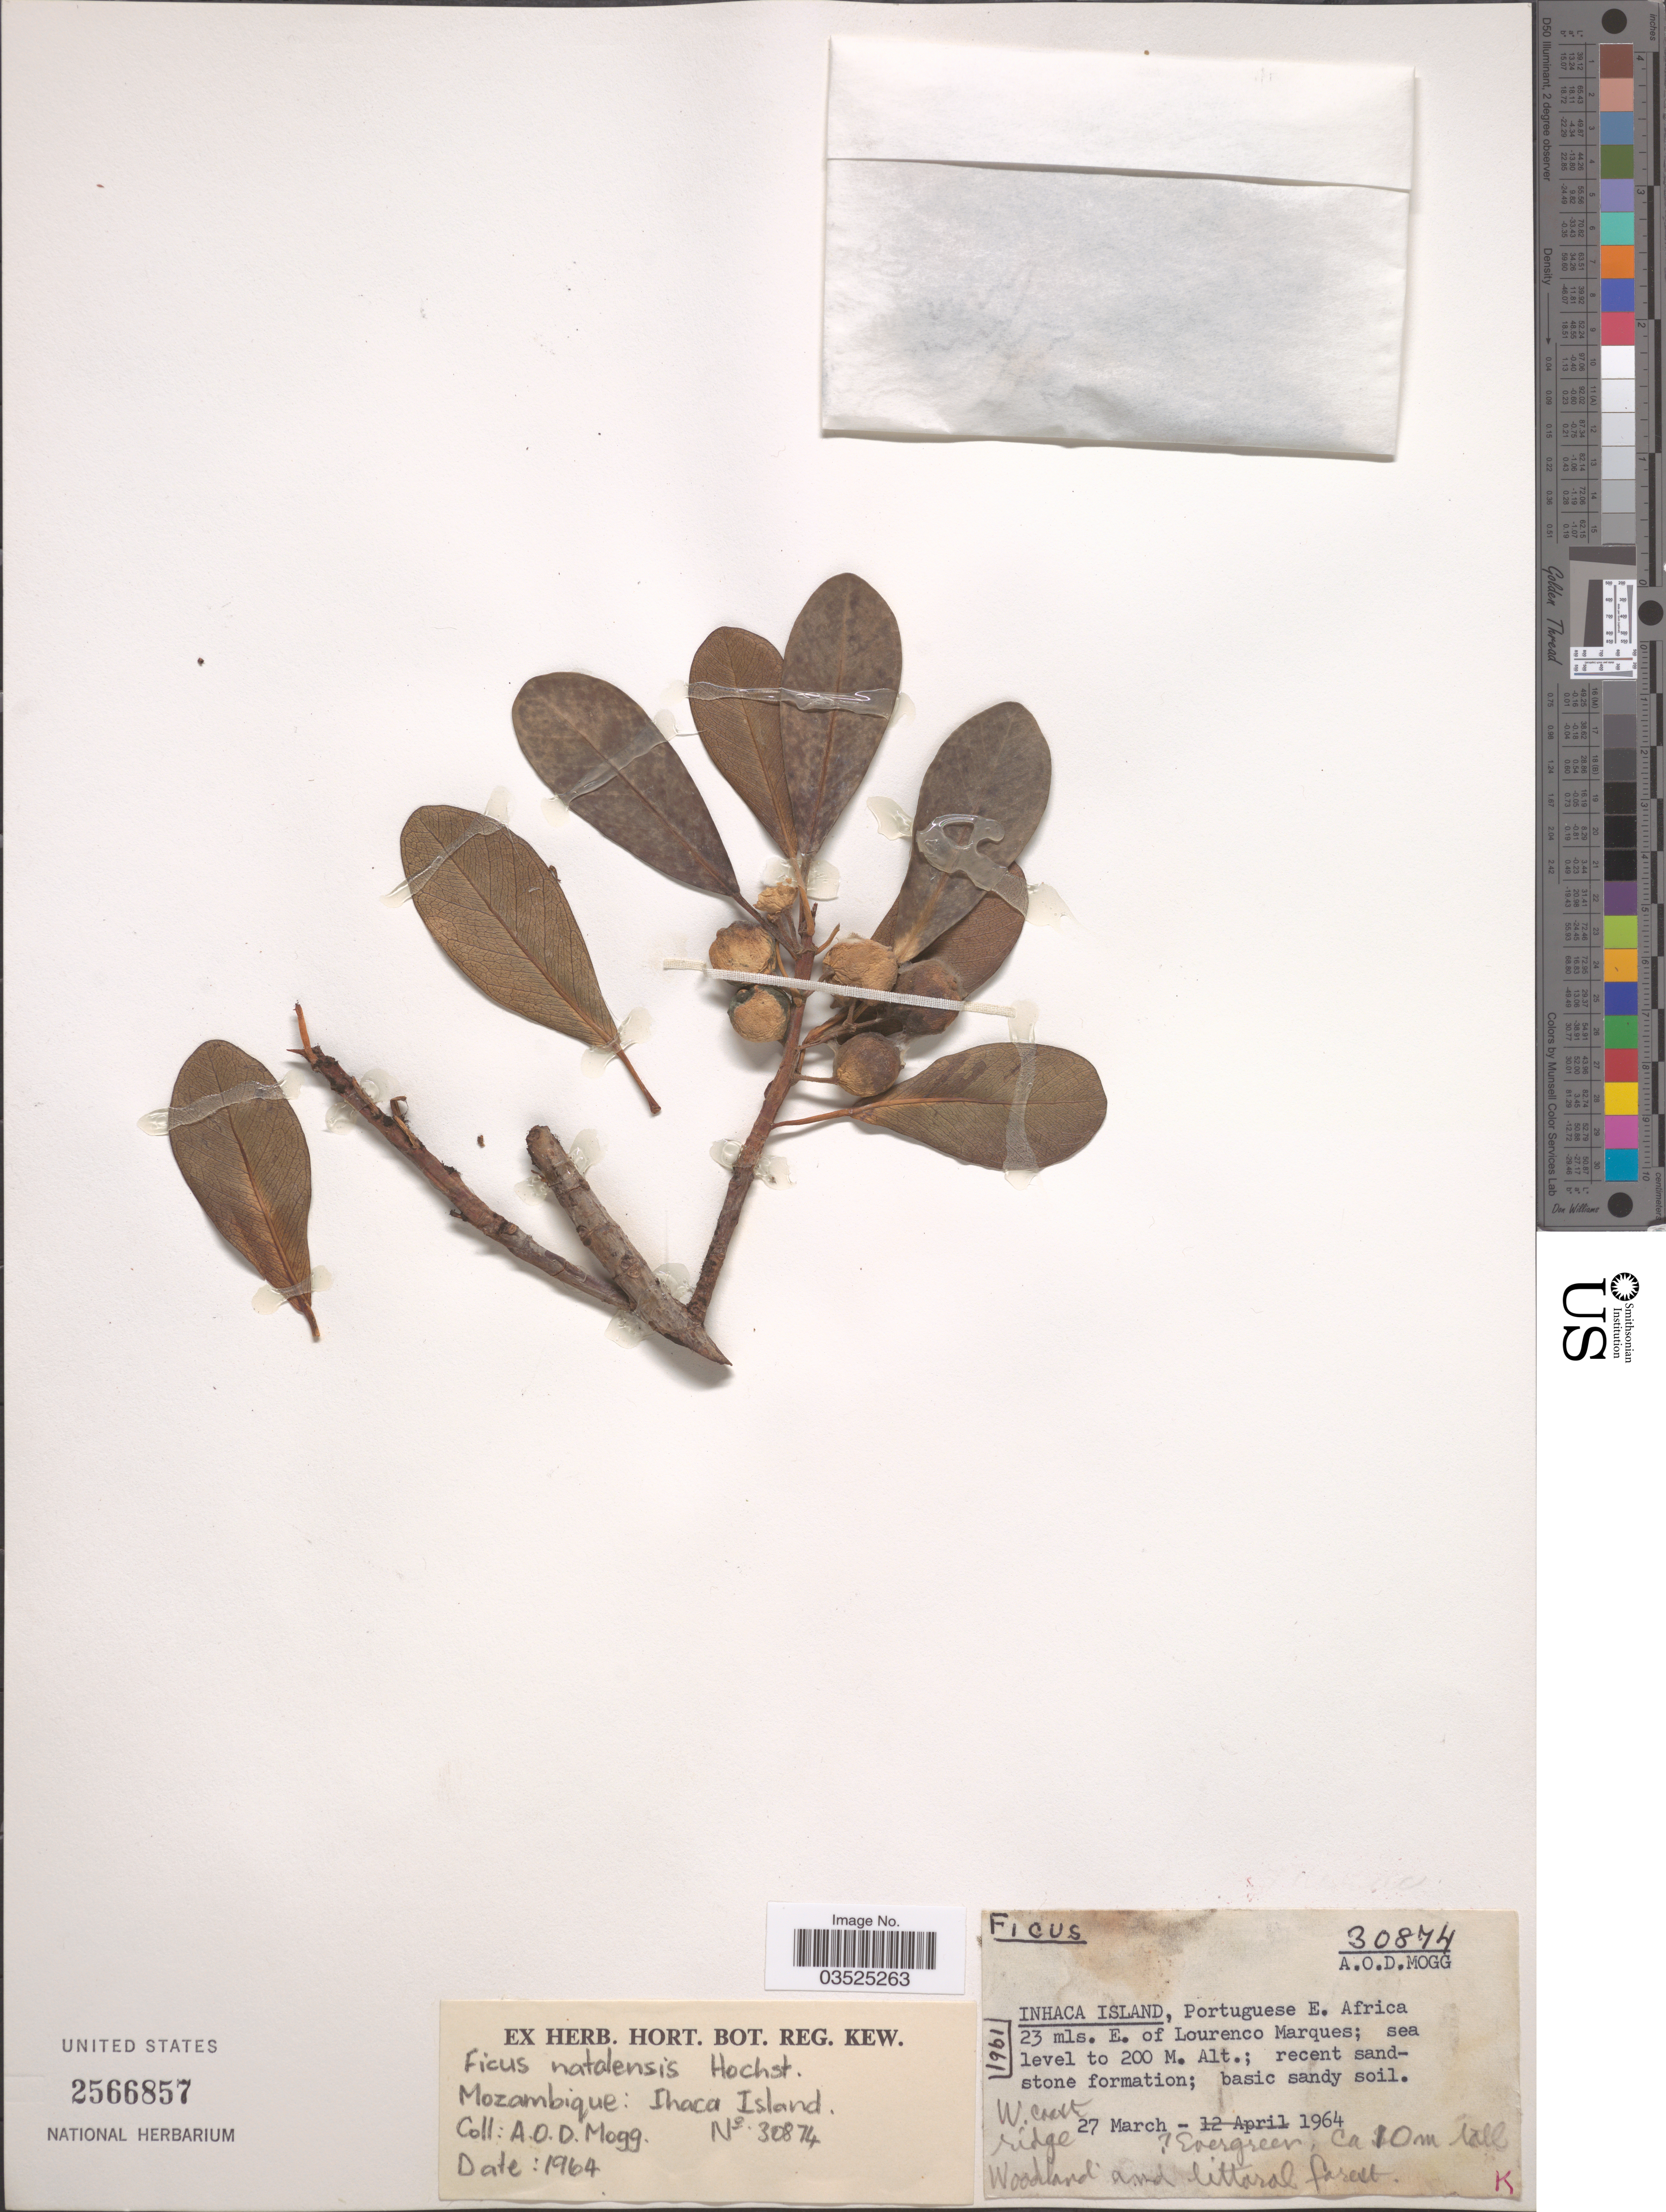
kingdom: Plantae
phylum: Tracheophyta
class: Magnoliopsida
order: Rosales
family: Moraceae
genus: Ficus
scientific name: Ficus natalensis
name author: Hochst.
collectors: A. O. Mogg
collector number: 30874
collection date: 1964-03-27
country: Mozambique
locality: Inhaca Island, Portuguese E. Africa 23 mls. E. of Lourenco Marques.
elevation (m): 0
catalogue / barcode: US 2566857